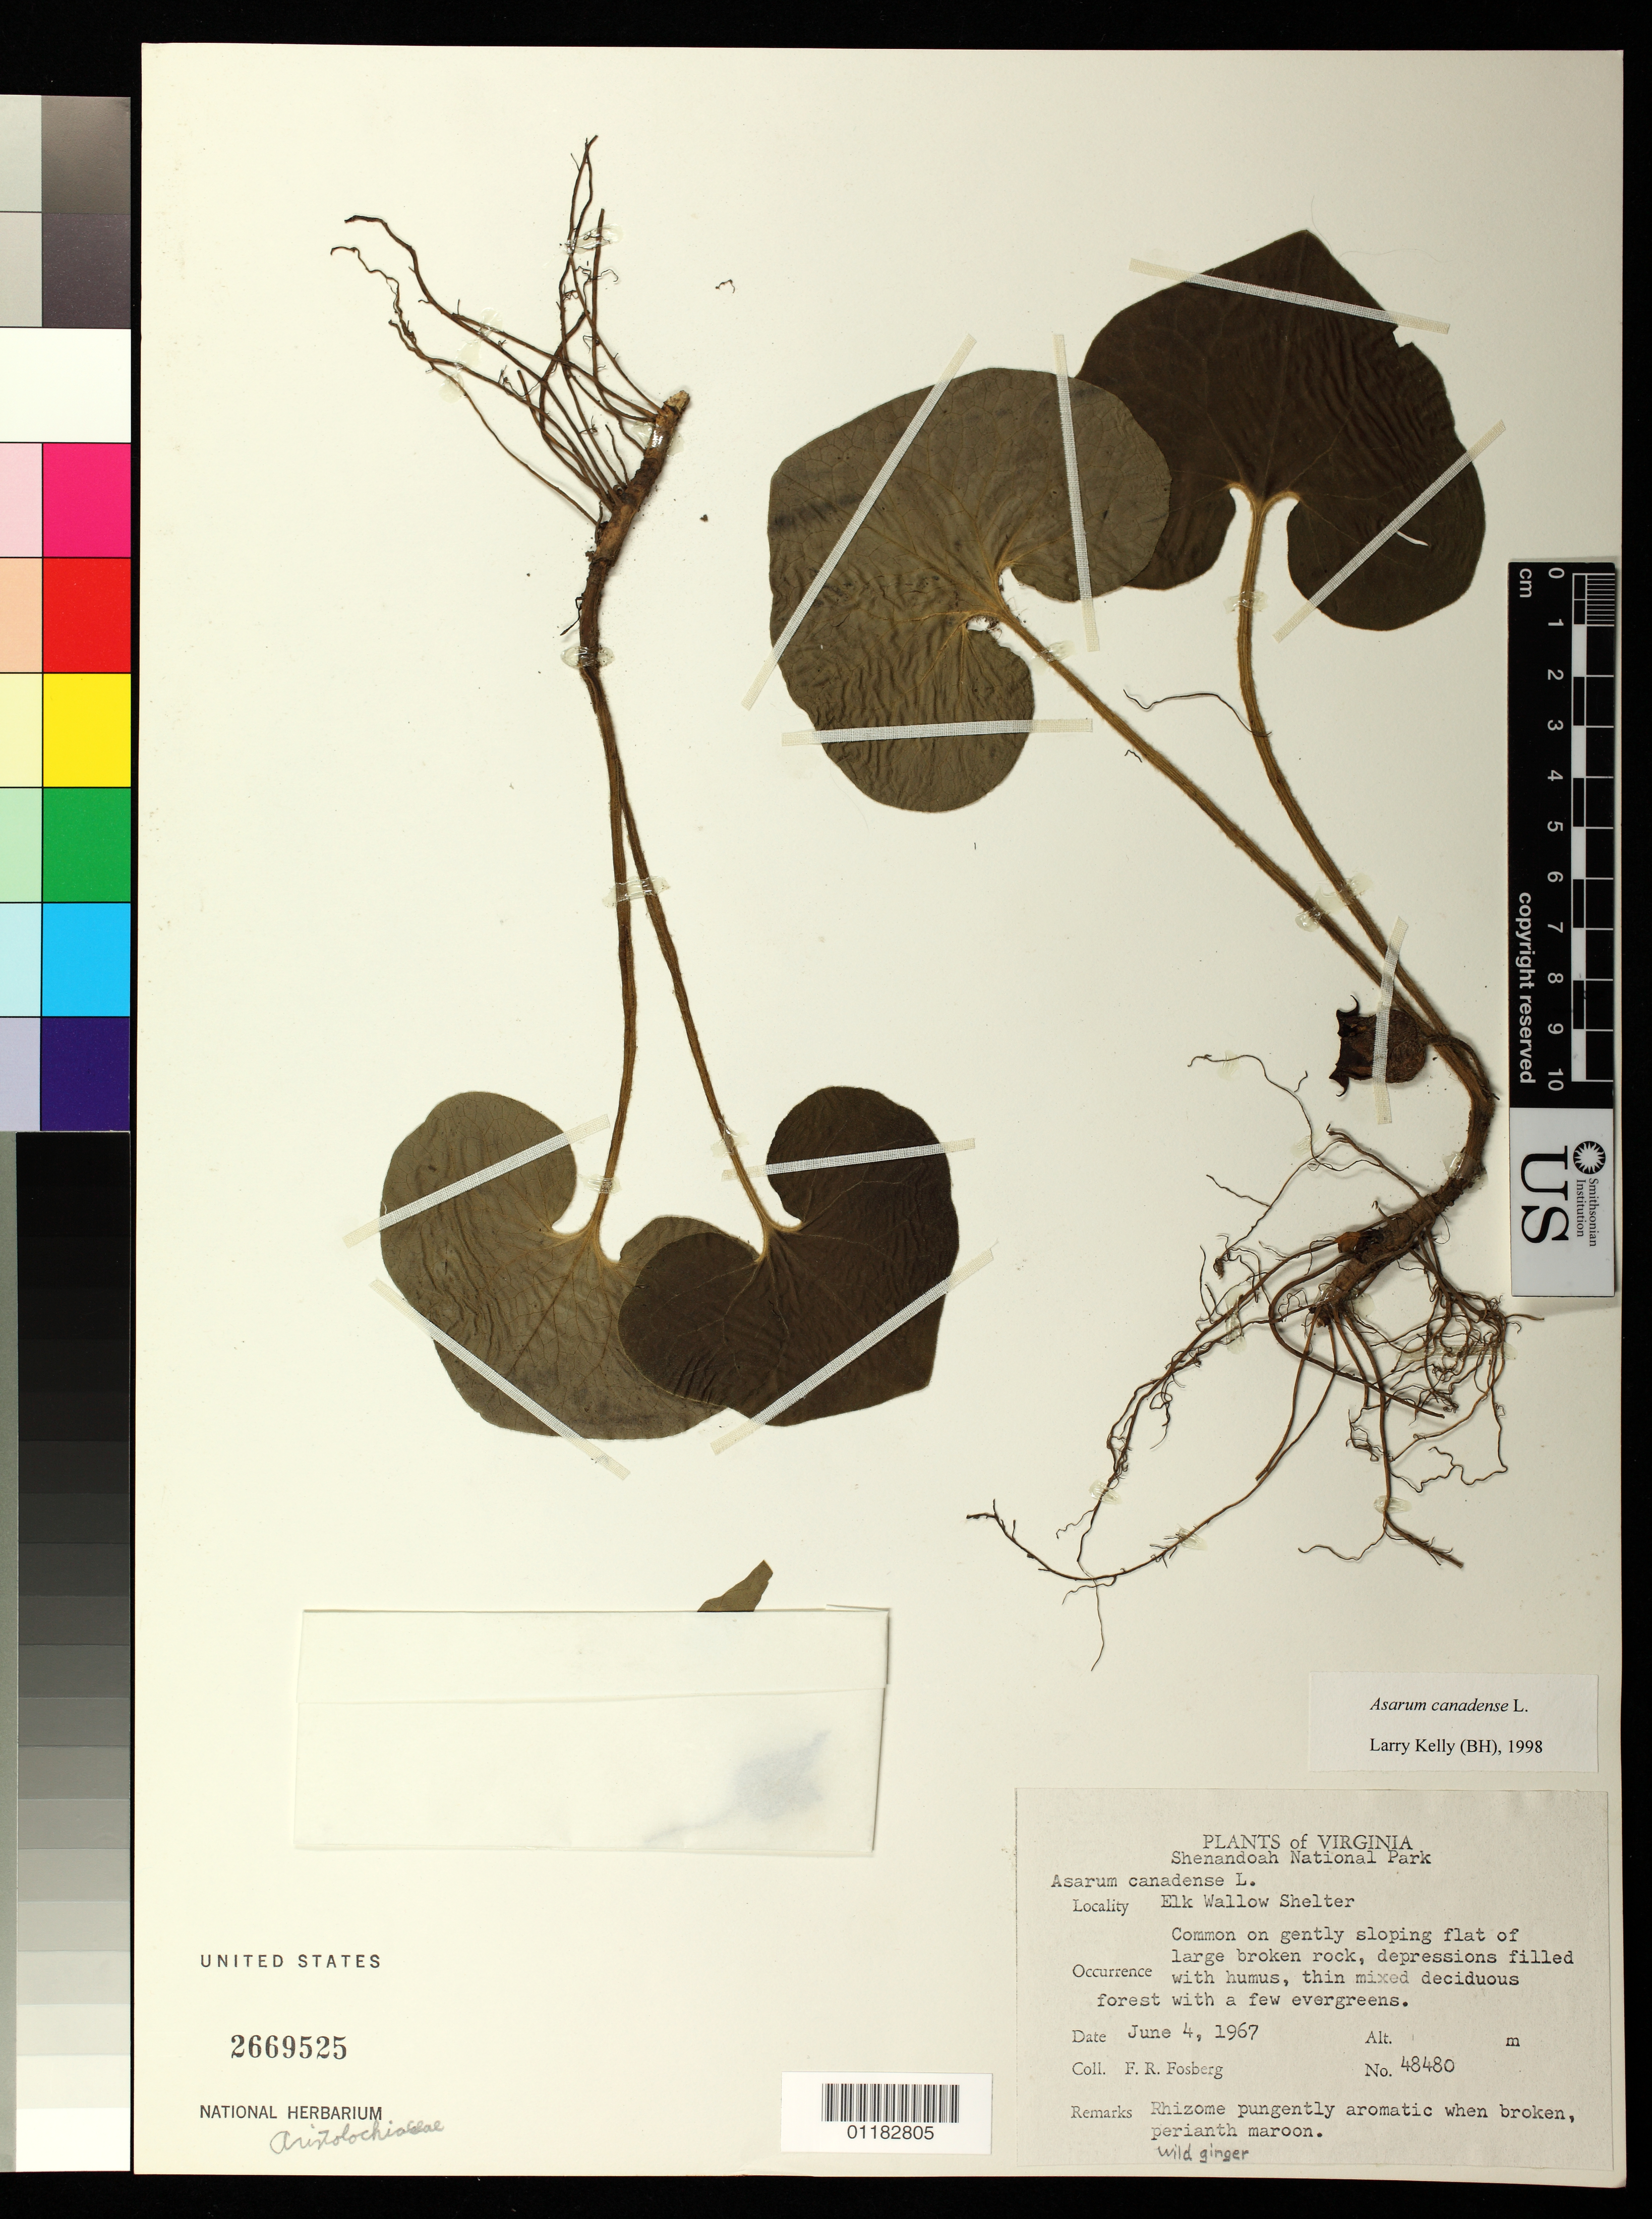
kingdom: Plantae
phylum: Tracheophyta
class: Magnoliopsida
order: Piperales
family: Aristolochiaceae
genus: Asarum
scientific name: Asarum canadense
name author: L.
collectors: F. R. Fosberg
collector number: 48480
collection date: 1967-06-04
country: United States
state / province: Virginia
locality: Elkwallow Shelter, Shenandoah National Park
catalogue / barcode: US 2669525